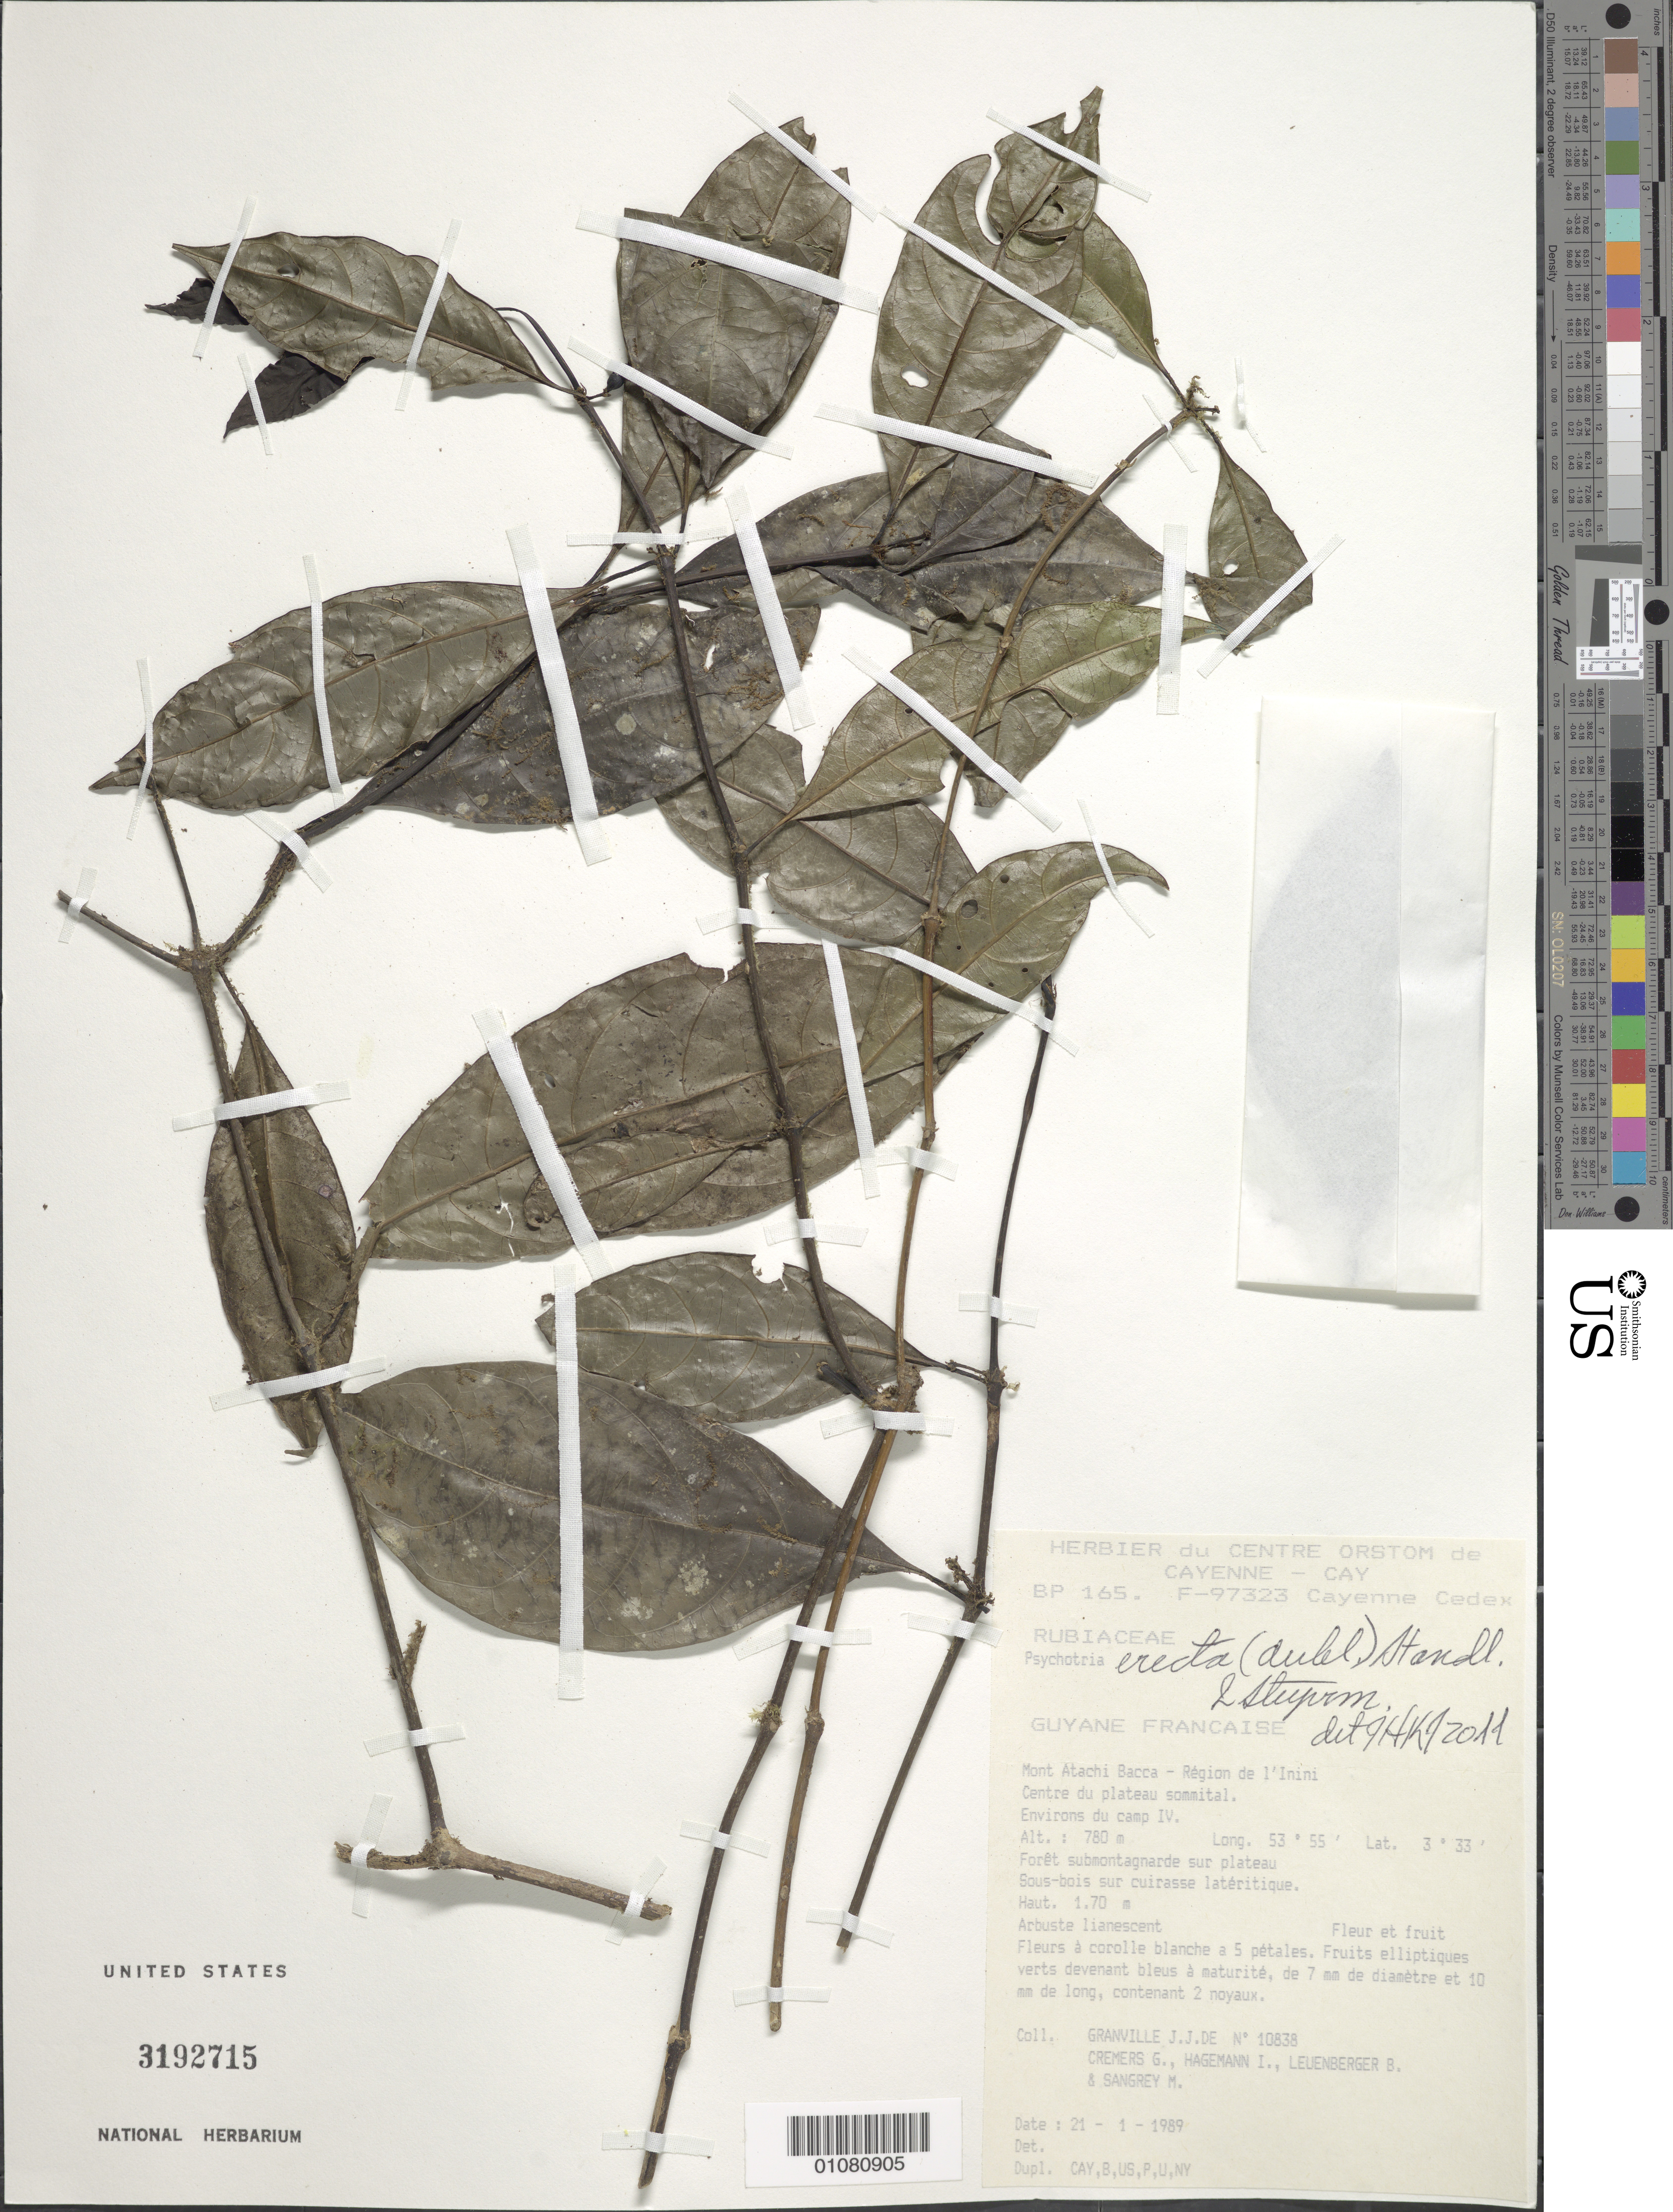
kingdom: Plantae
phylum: Tracheophyta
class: Magnoliopsida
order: Gentianales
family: Rubiaceae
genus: Psychotria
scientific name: Psychotria erecta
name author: (Aubl.) Standl. & Steyerm.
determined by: Kirkbride, J. H.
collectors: J.-J. de Granville, G. Cremers, J. Hagemann, B. E. Leuenberger & M. S. Sangrey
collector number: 10838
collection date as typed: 21-Jan-89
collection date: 1989-01-21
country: French Guiana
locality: Mont Atachi Bacca, région de l'Inini. Centre du plateau sommital. Environs du camp IV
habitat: Forêt submontagnarde sur plateau. Sous-bois sur cuirasse lateritique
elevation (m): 780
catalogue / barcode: US 3192715